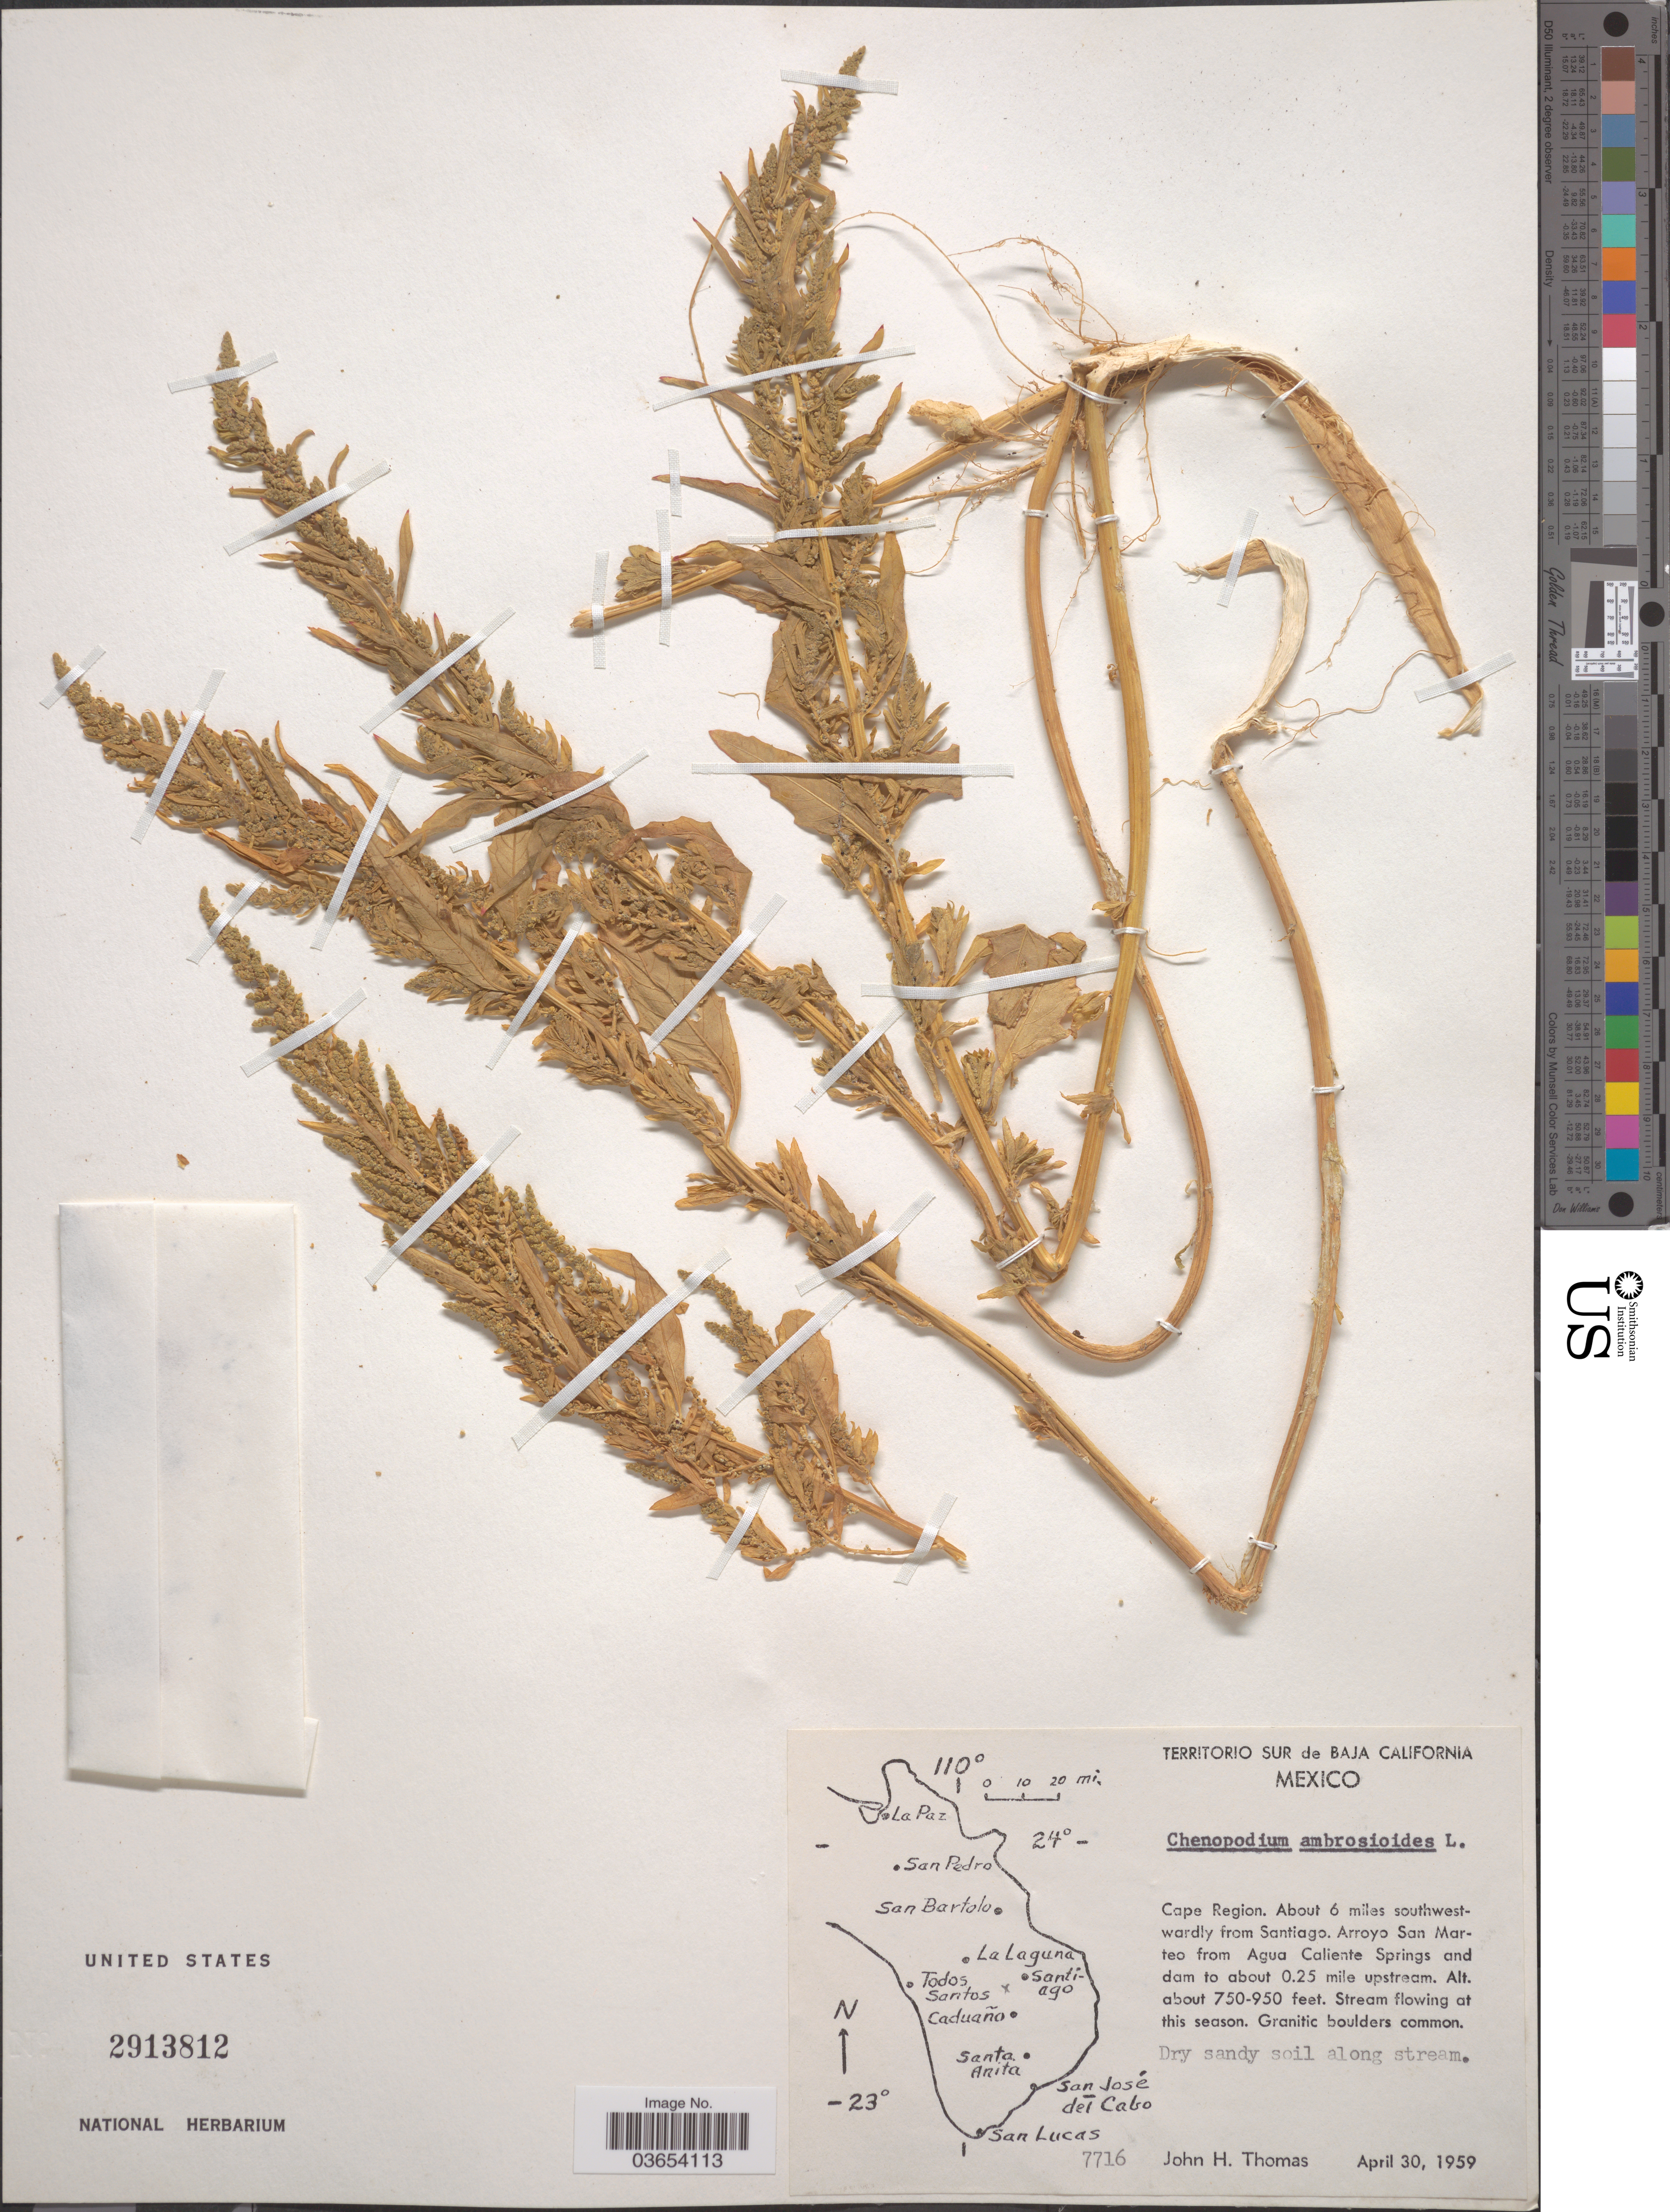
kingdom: Plantae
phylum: Tracheophyta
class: Magnoliopsida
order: Caryophyllales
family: Amaranthaceae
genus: Chenopodium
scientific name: Chenopodium ambrosioides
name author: L.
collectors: J. H. Thomas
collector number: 7716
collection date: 1959-04-30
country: Mexico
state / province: Baja California Sur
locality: Territorio Sur de Baja California. Cape Region. About 6 miles southwest-wardly from Santiago. Arroyo San Marteo from Agua Caliente Springs and dam to about 0.25 mile upstream.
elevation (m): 229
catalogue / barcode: US 2913812